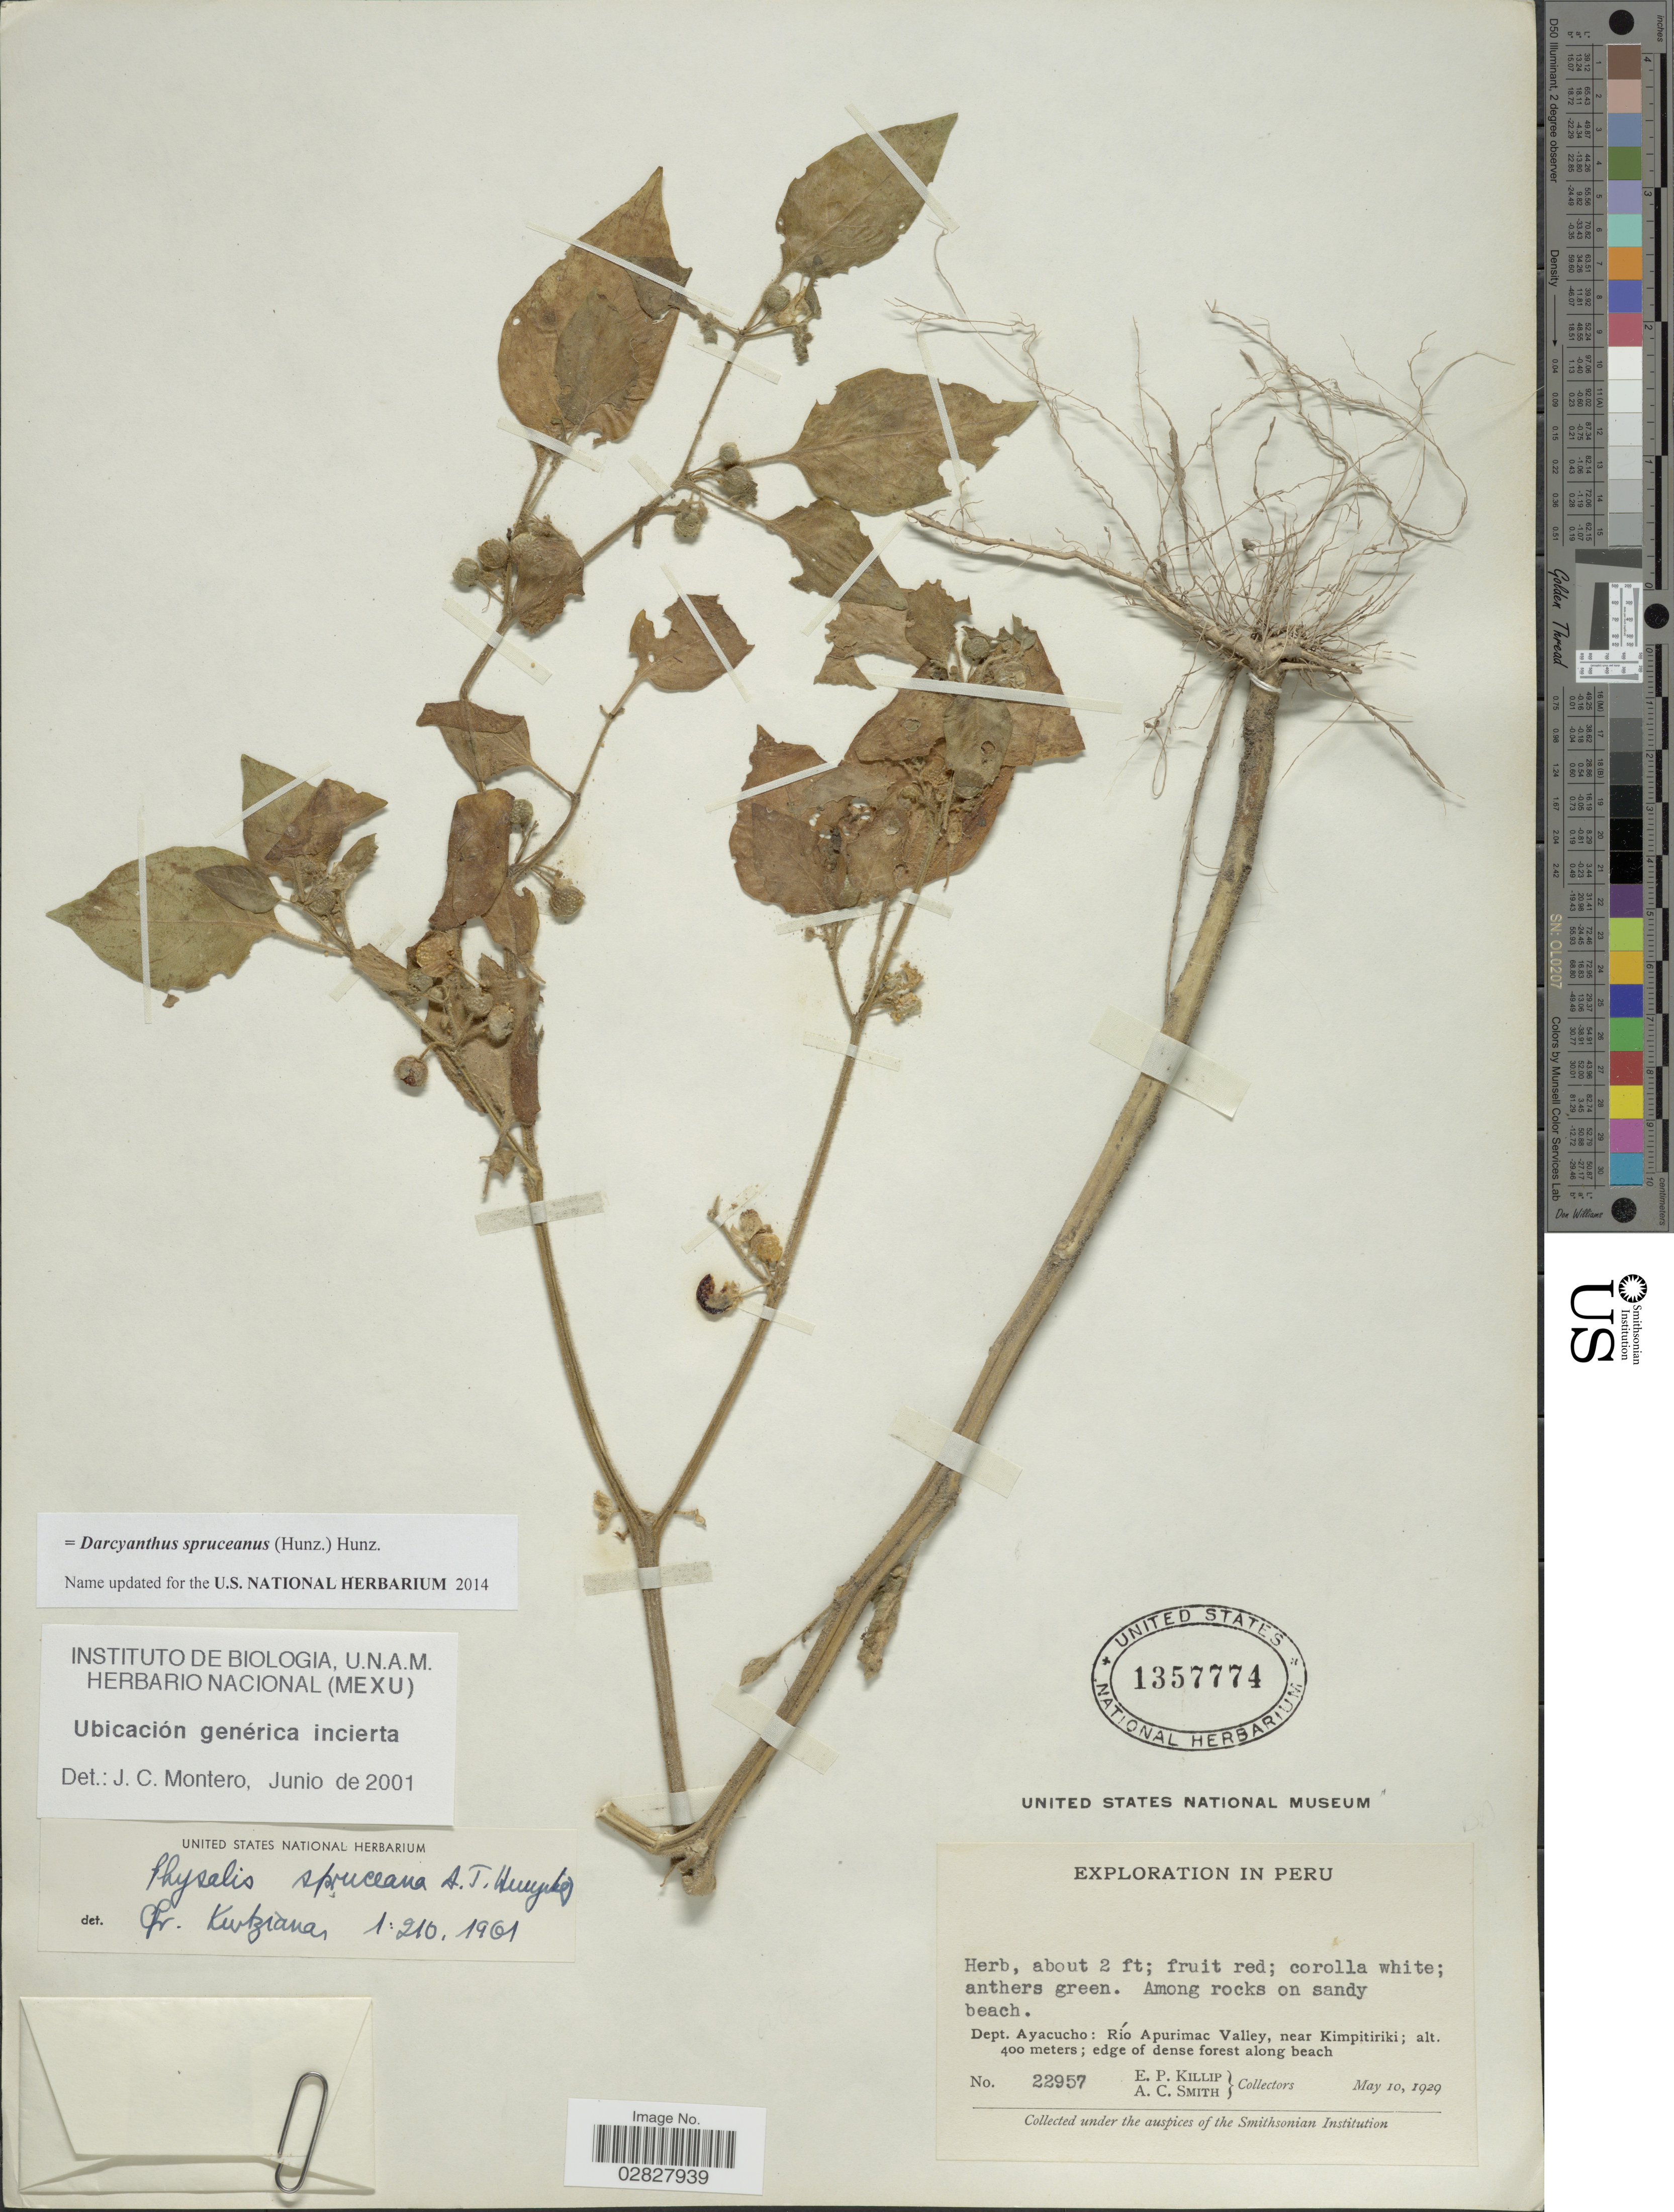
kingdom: Plantae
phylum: Tracheophyta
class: Magnoliopsida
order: Solanales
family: Solanaceae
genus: Darcyanthus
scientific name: Darcyanthus spruceanus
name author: (Hunz.) Hunz.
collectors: E. P. Killip & A. C. Smith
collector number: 22957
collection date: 1929-05-10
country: Peru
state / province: Ayacucho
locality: Dept. Ayacucho: Río Apurimac Valley, near Kimpitiriki.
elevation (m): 400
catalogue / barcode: US 1357774